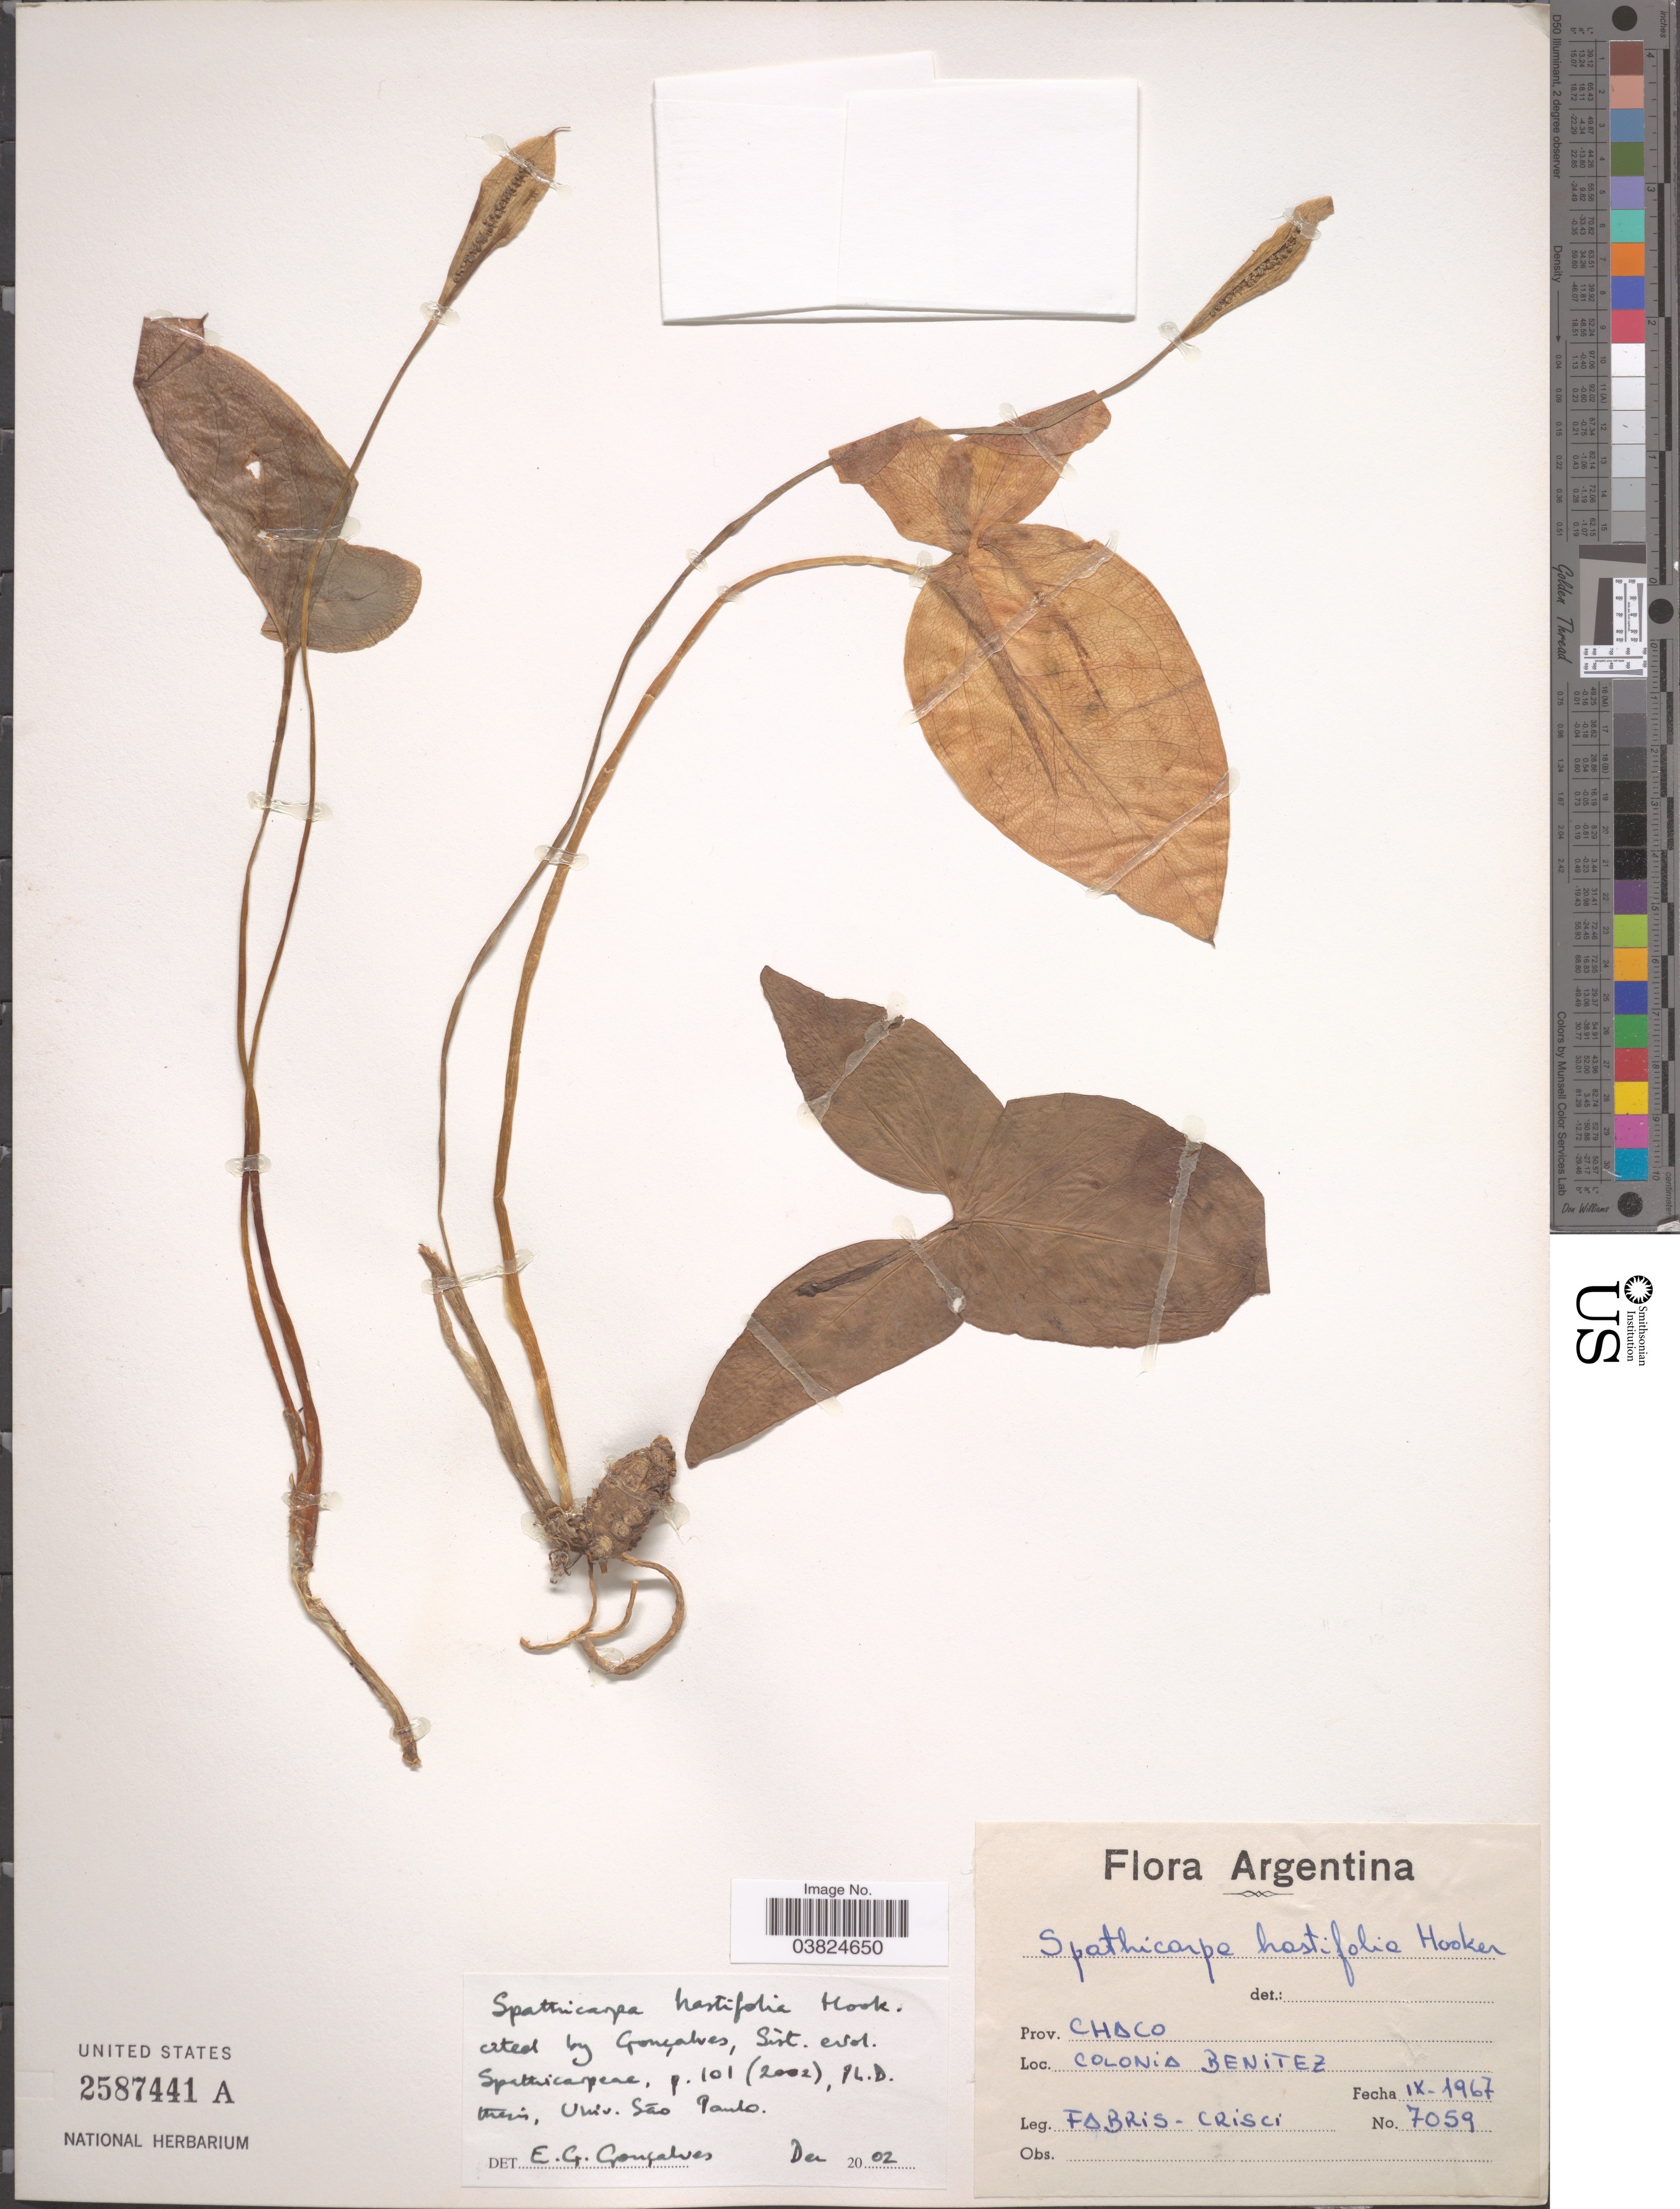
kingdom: Plantae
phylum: Tracheophyta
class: Liliopsida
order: Alismatales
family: Araceae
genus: Spathicarpa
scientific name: Spathicarpa hastifolia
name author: Hook.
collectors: Fabris-Crisci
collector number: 7059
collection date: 1967-09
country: Argentina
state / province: Chaco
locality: Colonia Benitez.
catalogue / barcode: US 2587441A